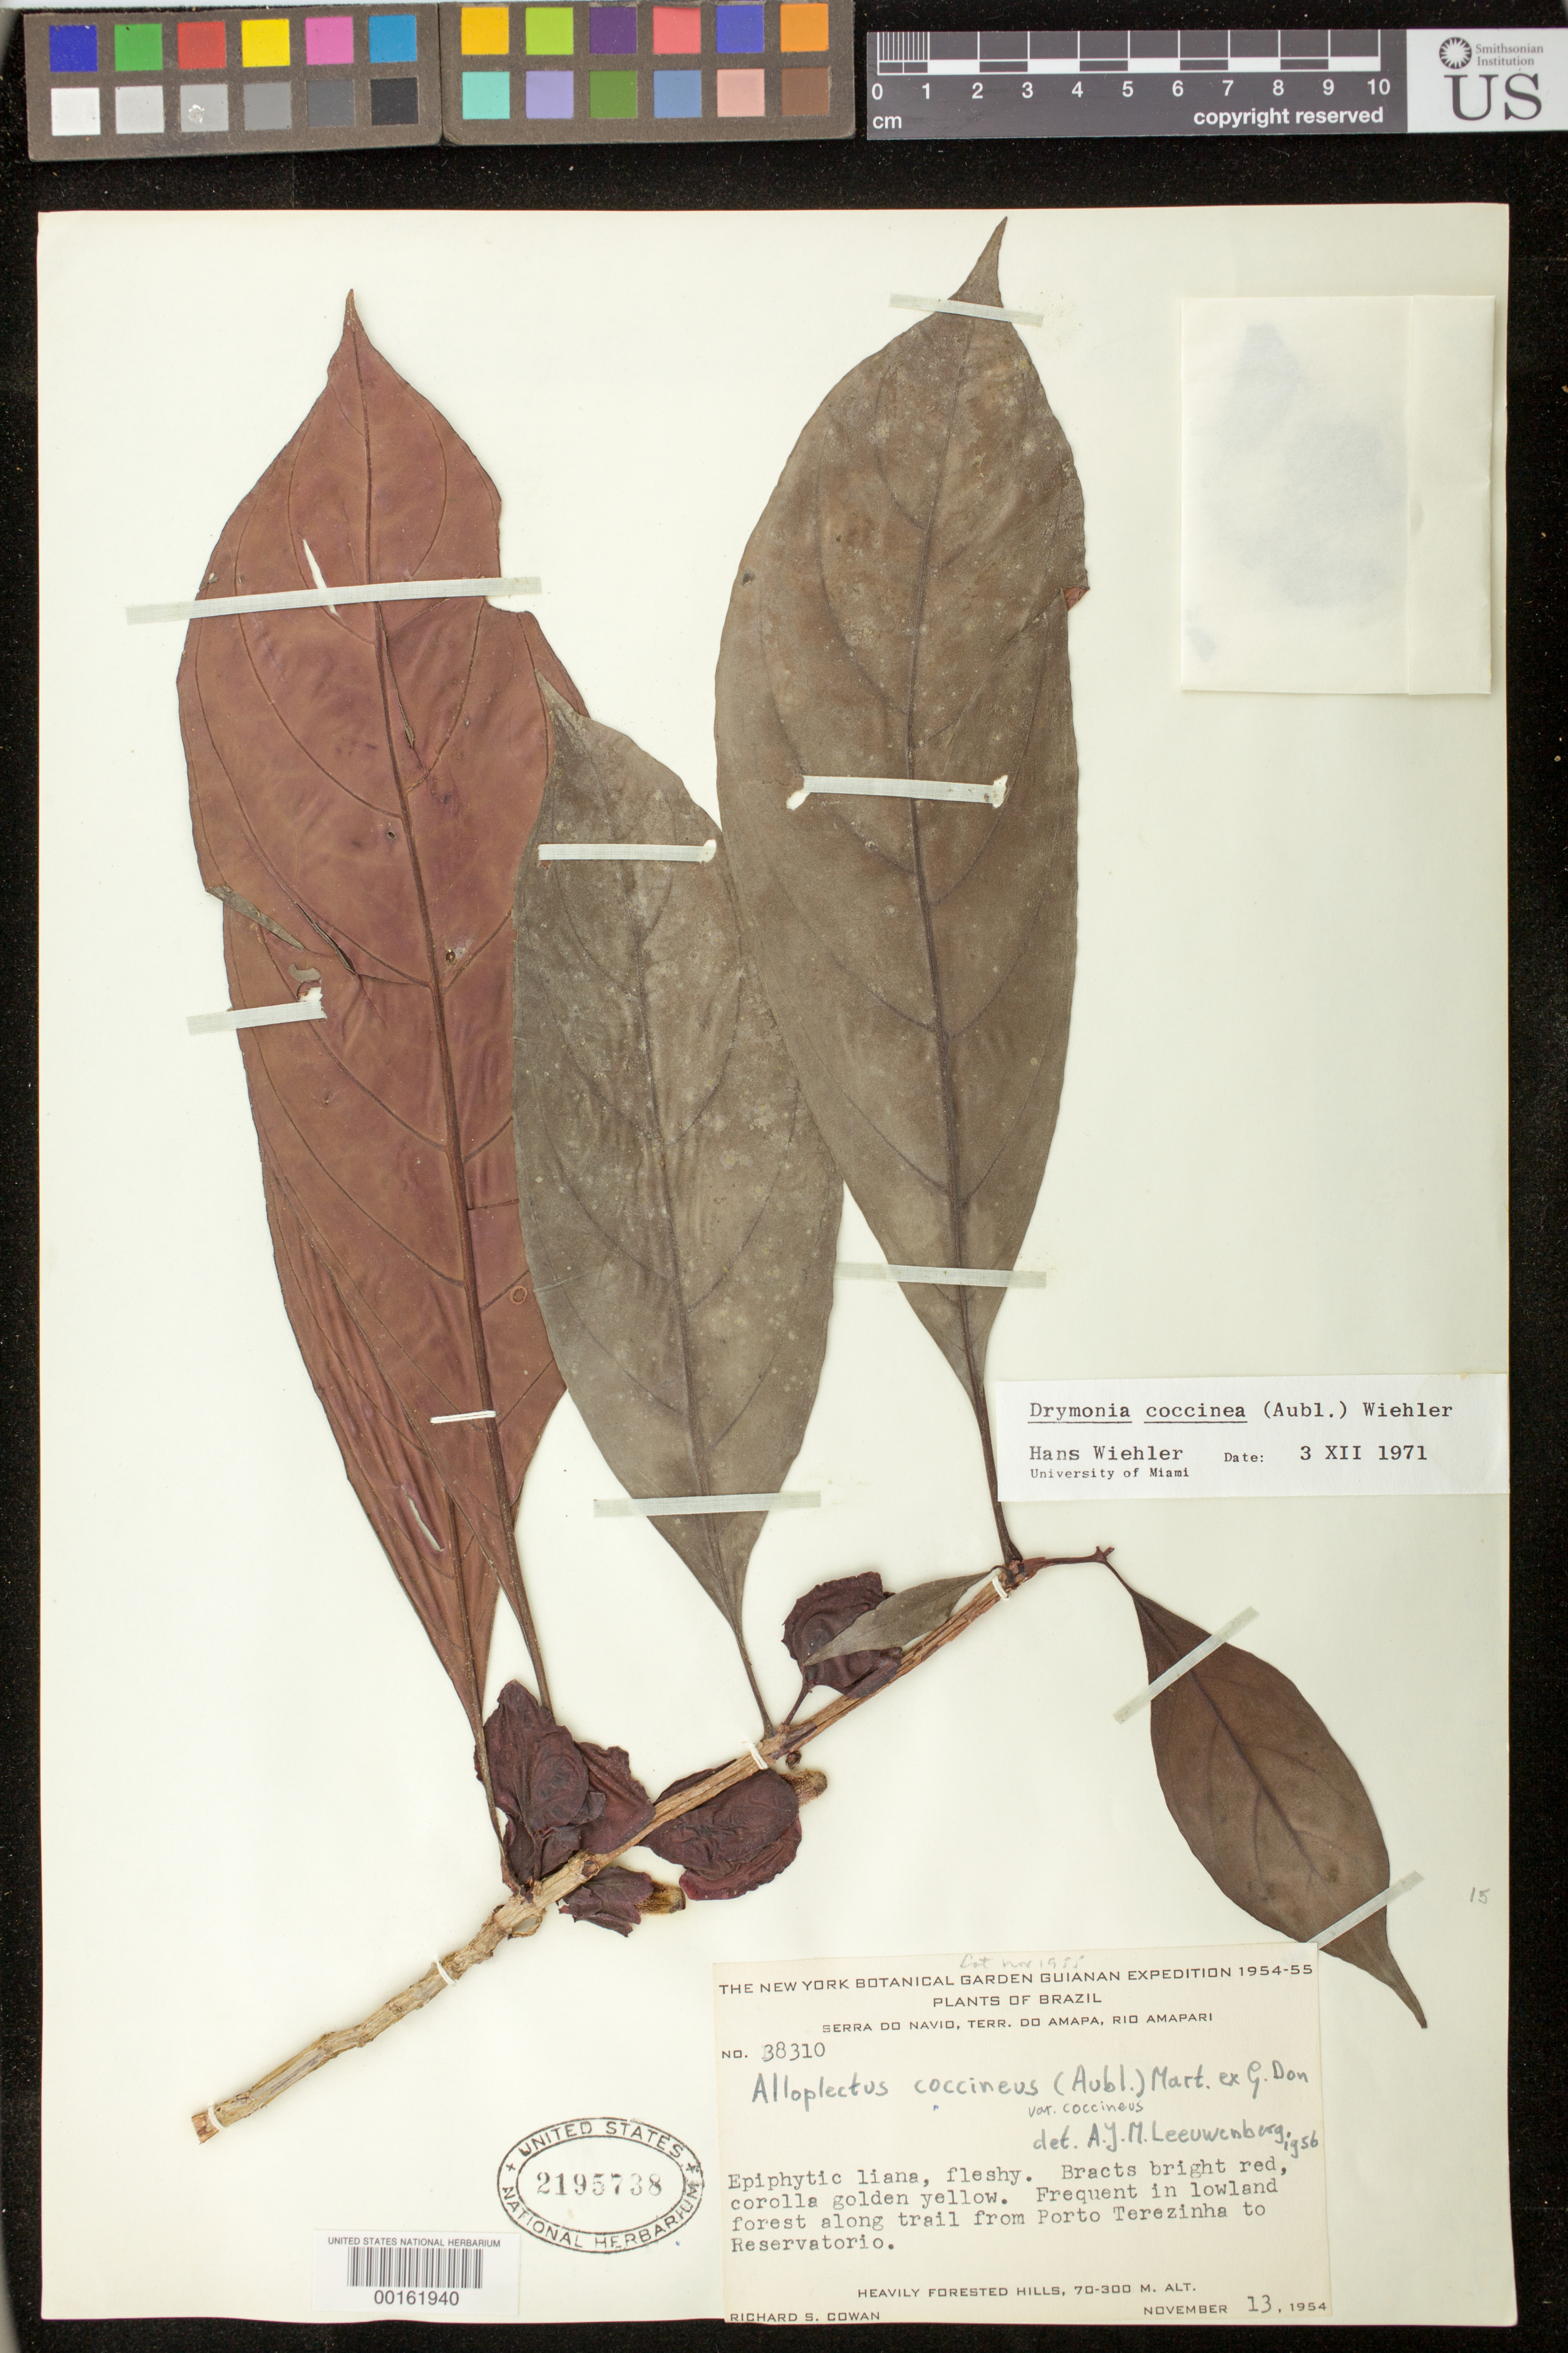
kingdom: Plantae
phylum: Tracheophyta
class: Magnoliopsida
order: Lamiales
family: Gesneriaceae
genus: Drymonia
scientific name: Drymonia coccinea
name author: (Aubl.) Wiehler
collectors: R. S. Cowan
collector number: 38310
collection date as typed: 13 Nov 1954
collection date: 1954-11-13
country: Brazil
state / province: Amapá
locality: Serra do Navio, Rio Amapari, along trail from Porto Terezinha to Reservatorio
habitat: Heavily forested hills; frequent in lowland forest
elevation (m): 70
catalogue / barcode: US 2195738